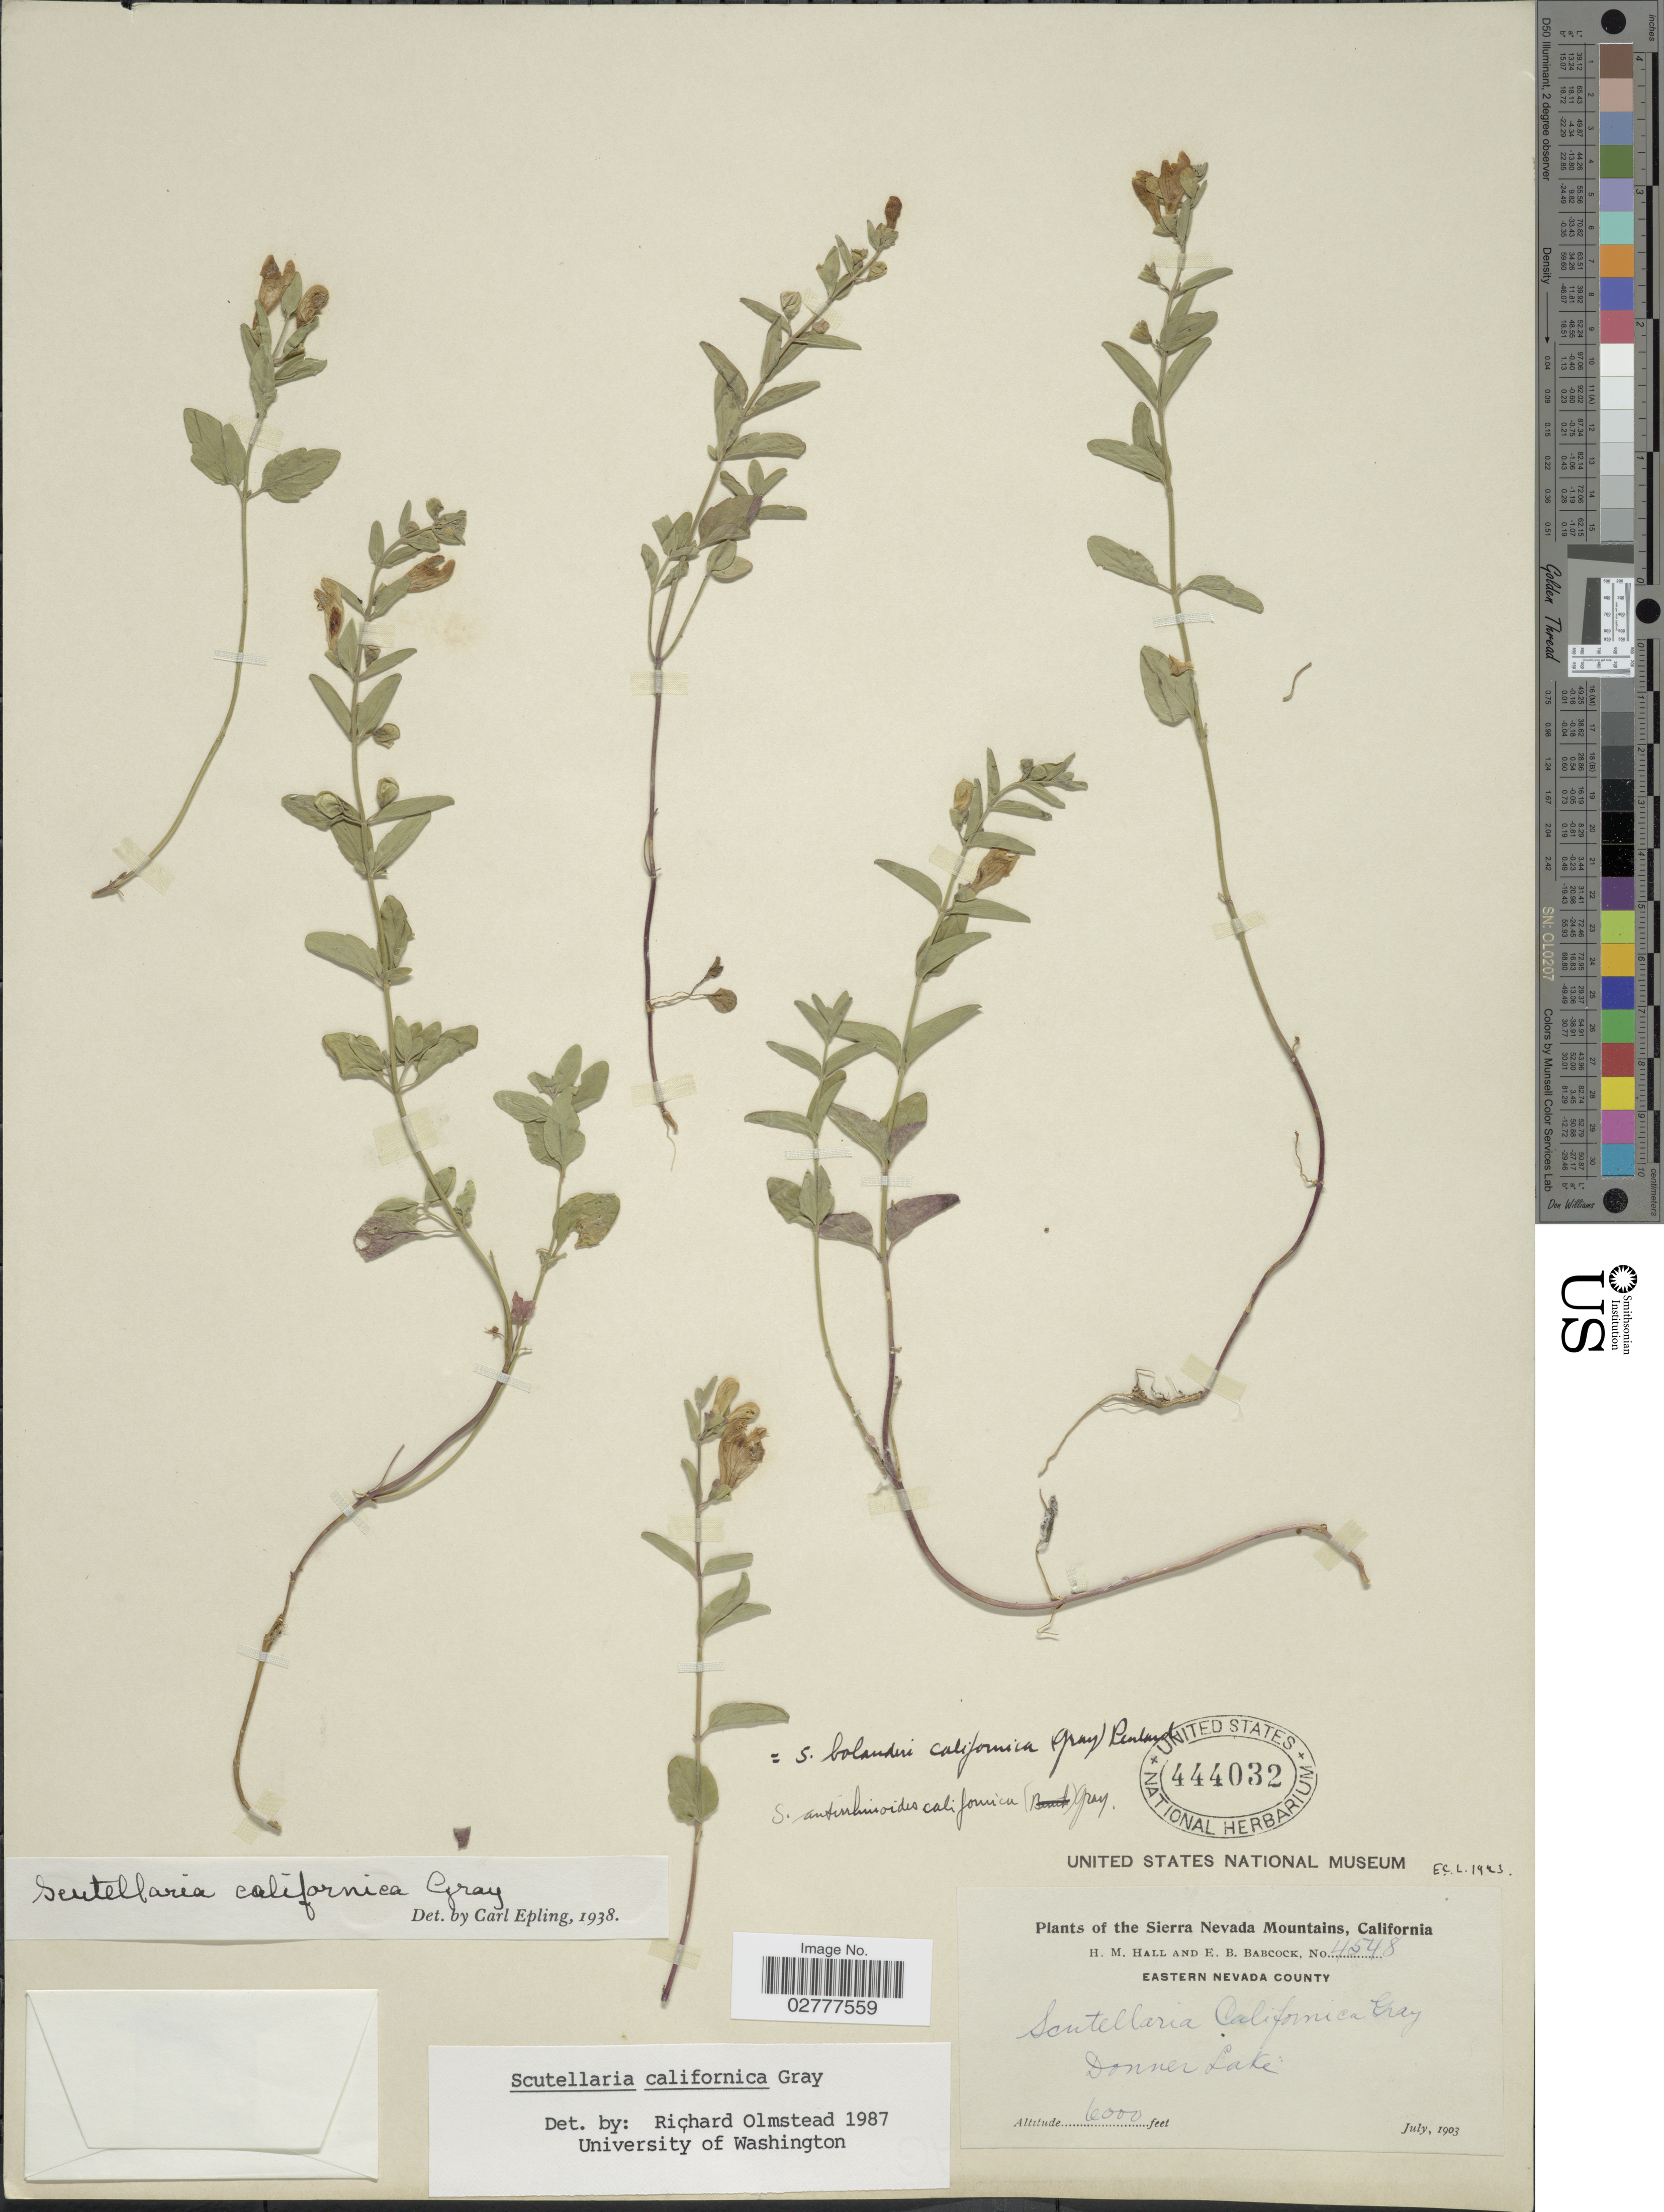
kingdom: Plantae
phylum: Tracheophyta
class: Magnoliopsida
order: Lamiales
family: Lamiaceae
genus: Scutellaria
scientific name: Scutellaria californica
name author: A. Gray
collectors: H. M. Hall & E. B. Babcock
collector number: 4548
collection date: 1903-07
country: United States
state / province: California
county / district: Nevada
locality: Sierra Nevada Mountains, Eastern Nevada County, Donner Lake.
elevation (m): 1829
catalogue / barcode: US 444032